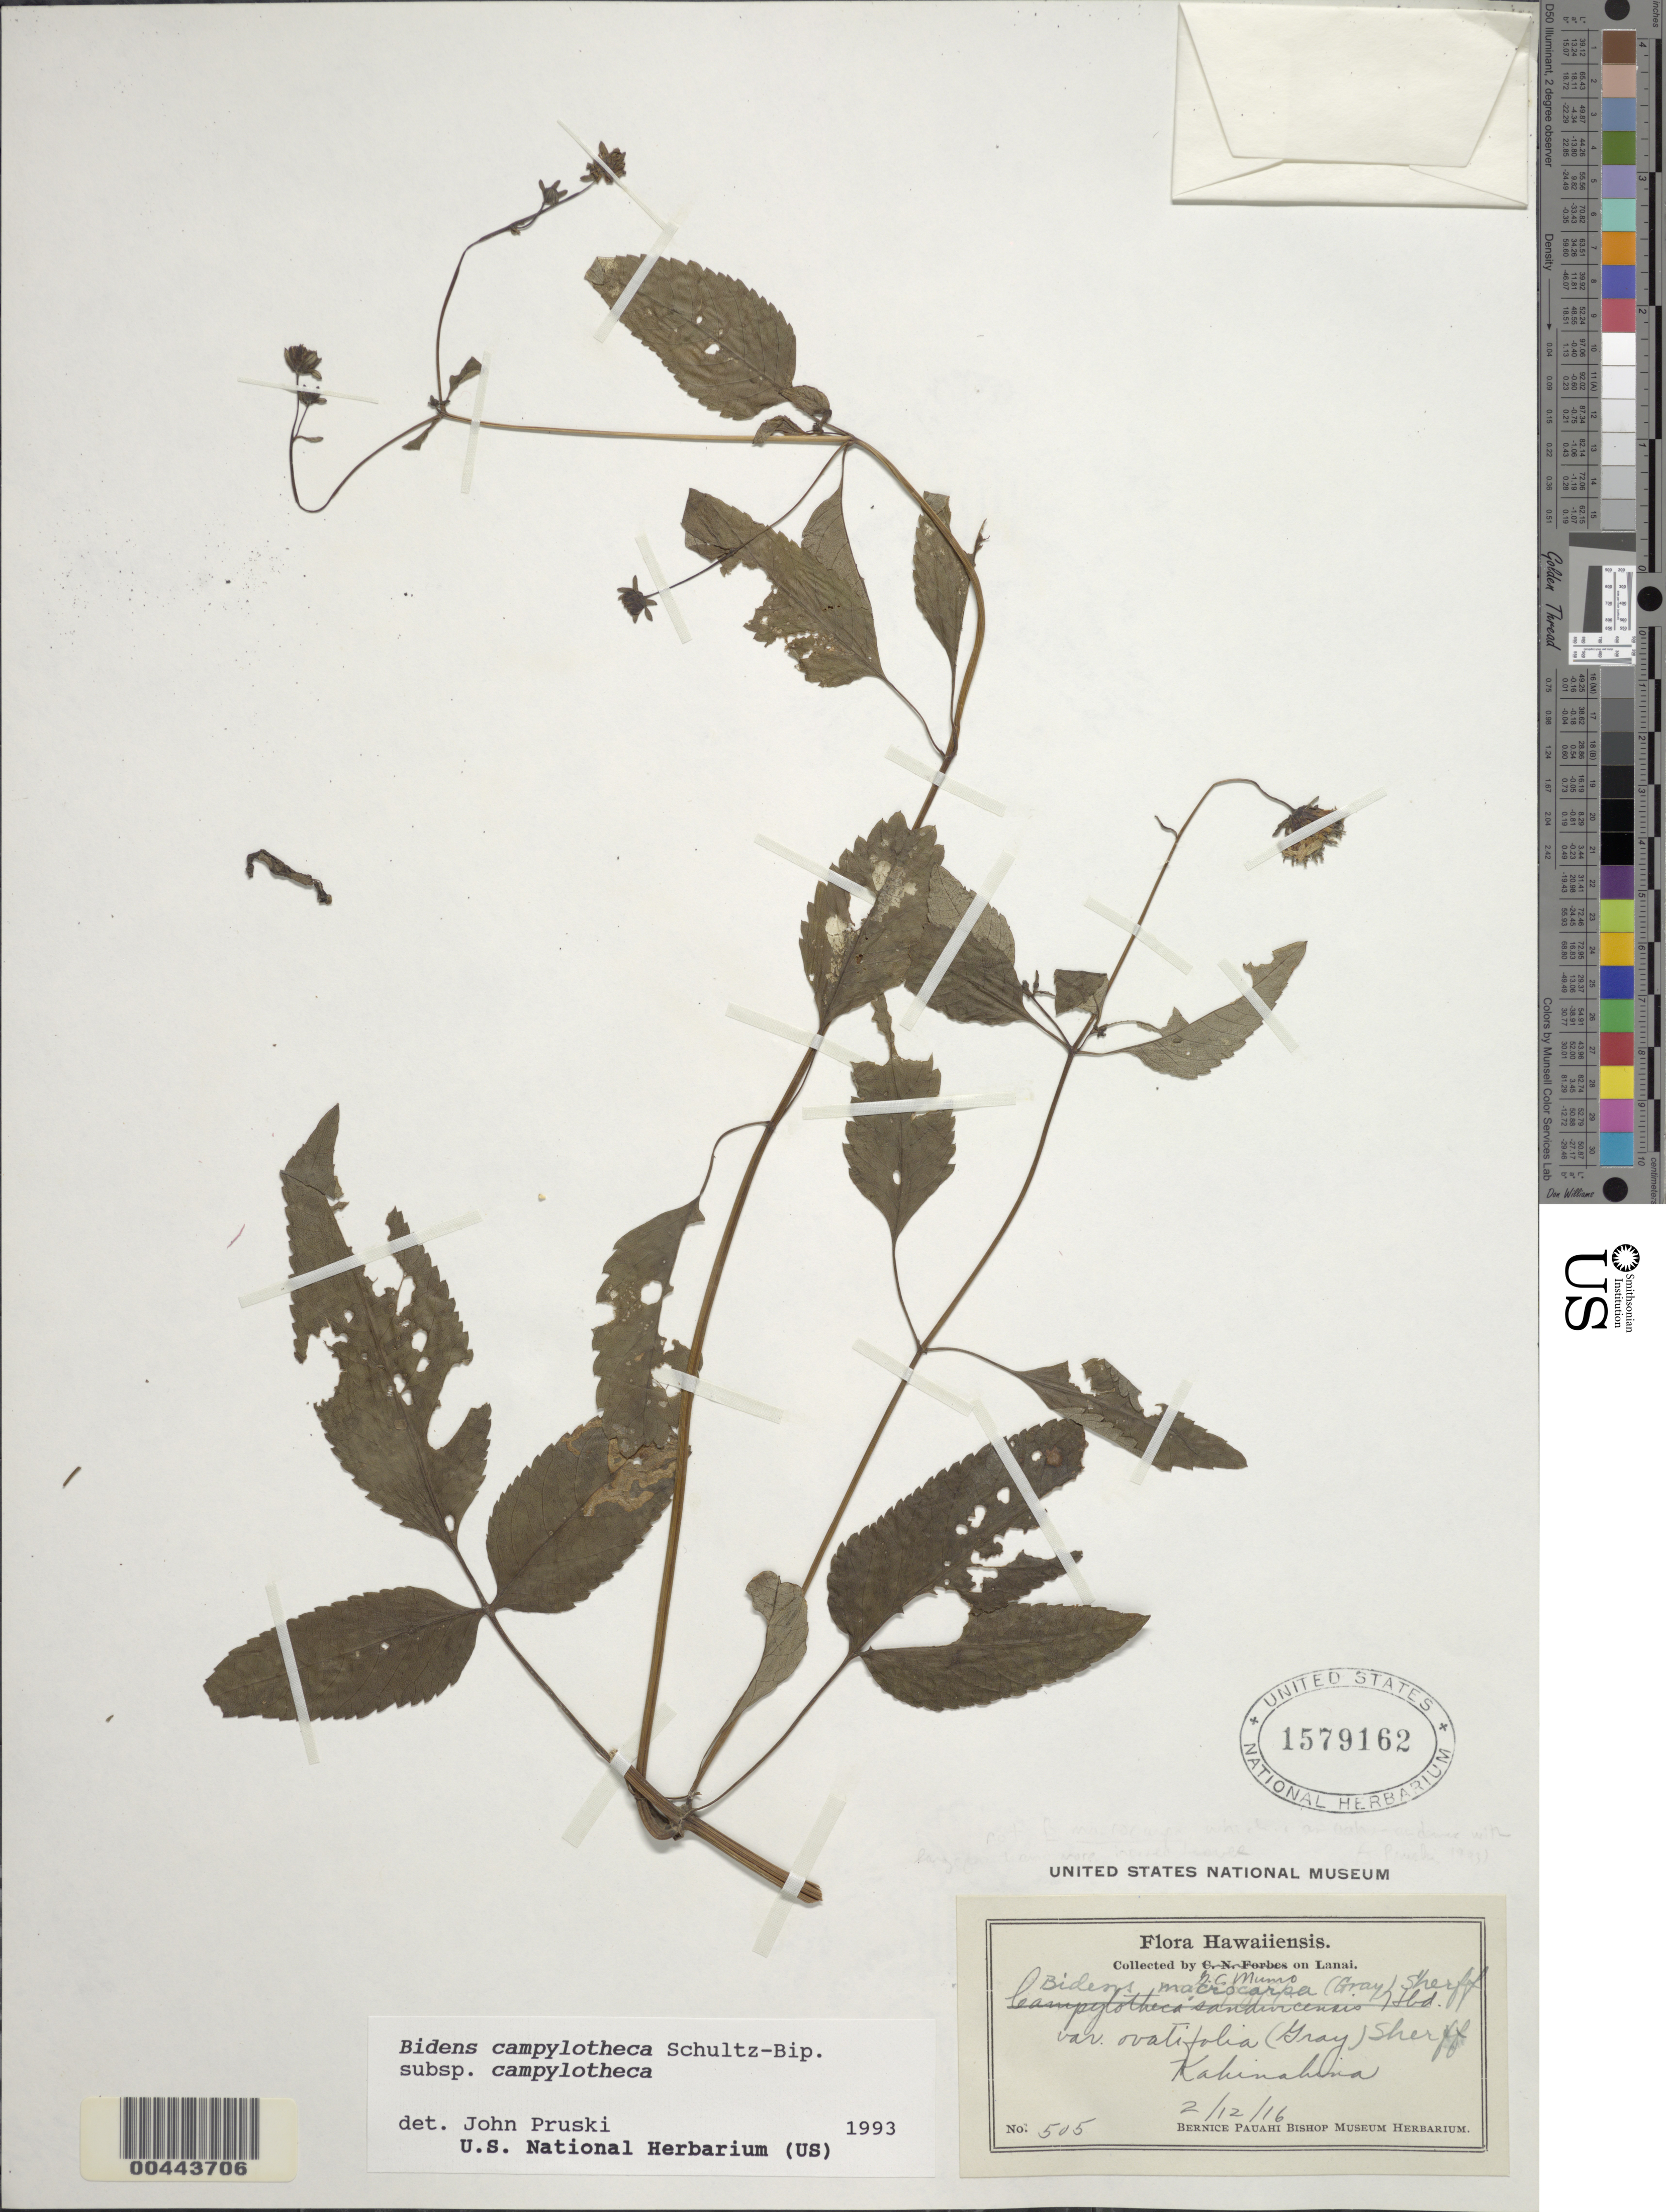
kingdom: Plantae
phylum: Tracheophyta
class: Magnoliopsida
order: Asterales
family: Asteraceae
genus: Bidens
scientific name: Bidens campylotheca subsp. campylotheca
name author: Sch. Bip.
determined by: Pruski, J. F.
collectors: G. C. Munro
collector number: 505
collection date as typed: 12 Feb 1916 or 2 Dec 1916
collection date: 1916-02-12 or 1916-12-02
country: United States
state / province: Hawaii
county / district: Maui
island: Lana'i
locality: Kahinahina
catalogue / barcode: US 1579162